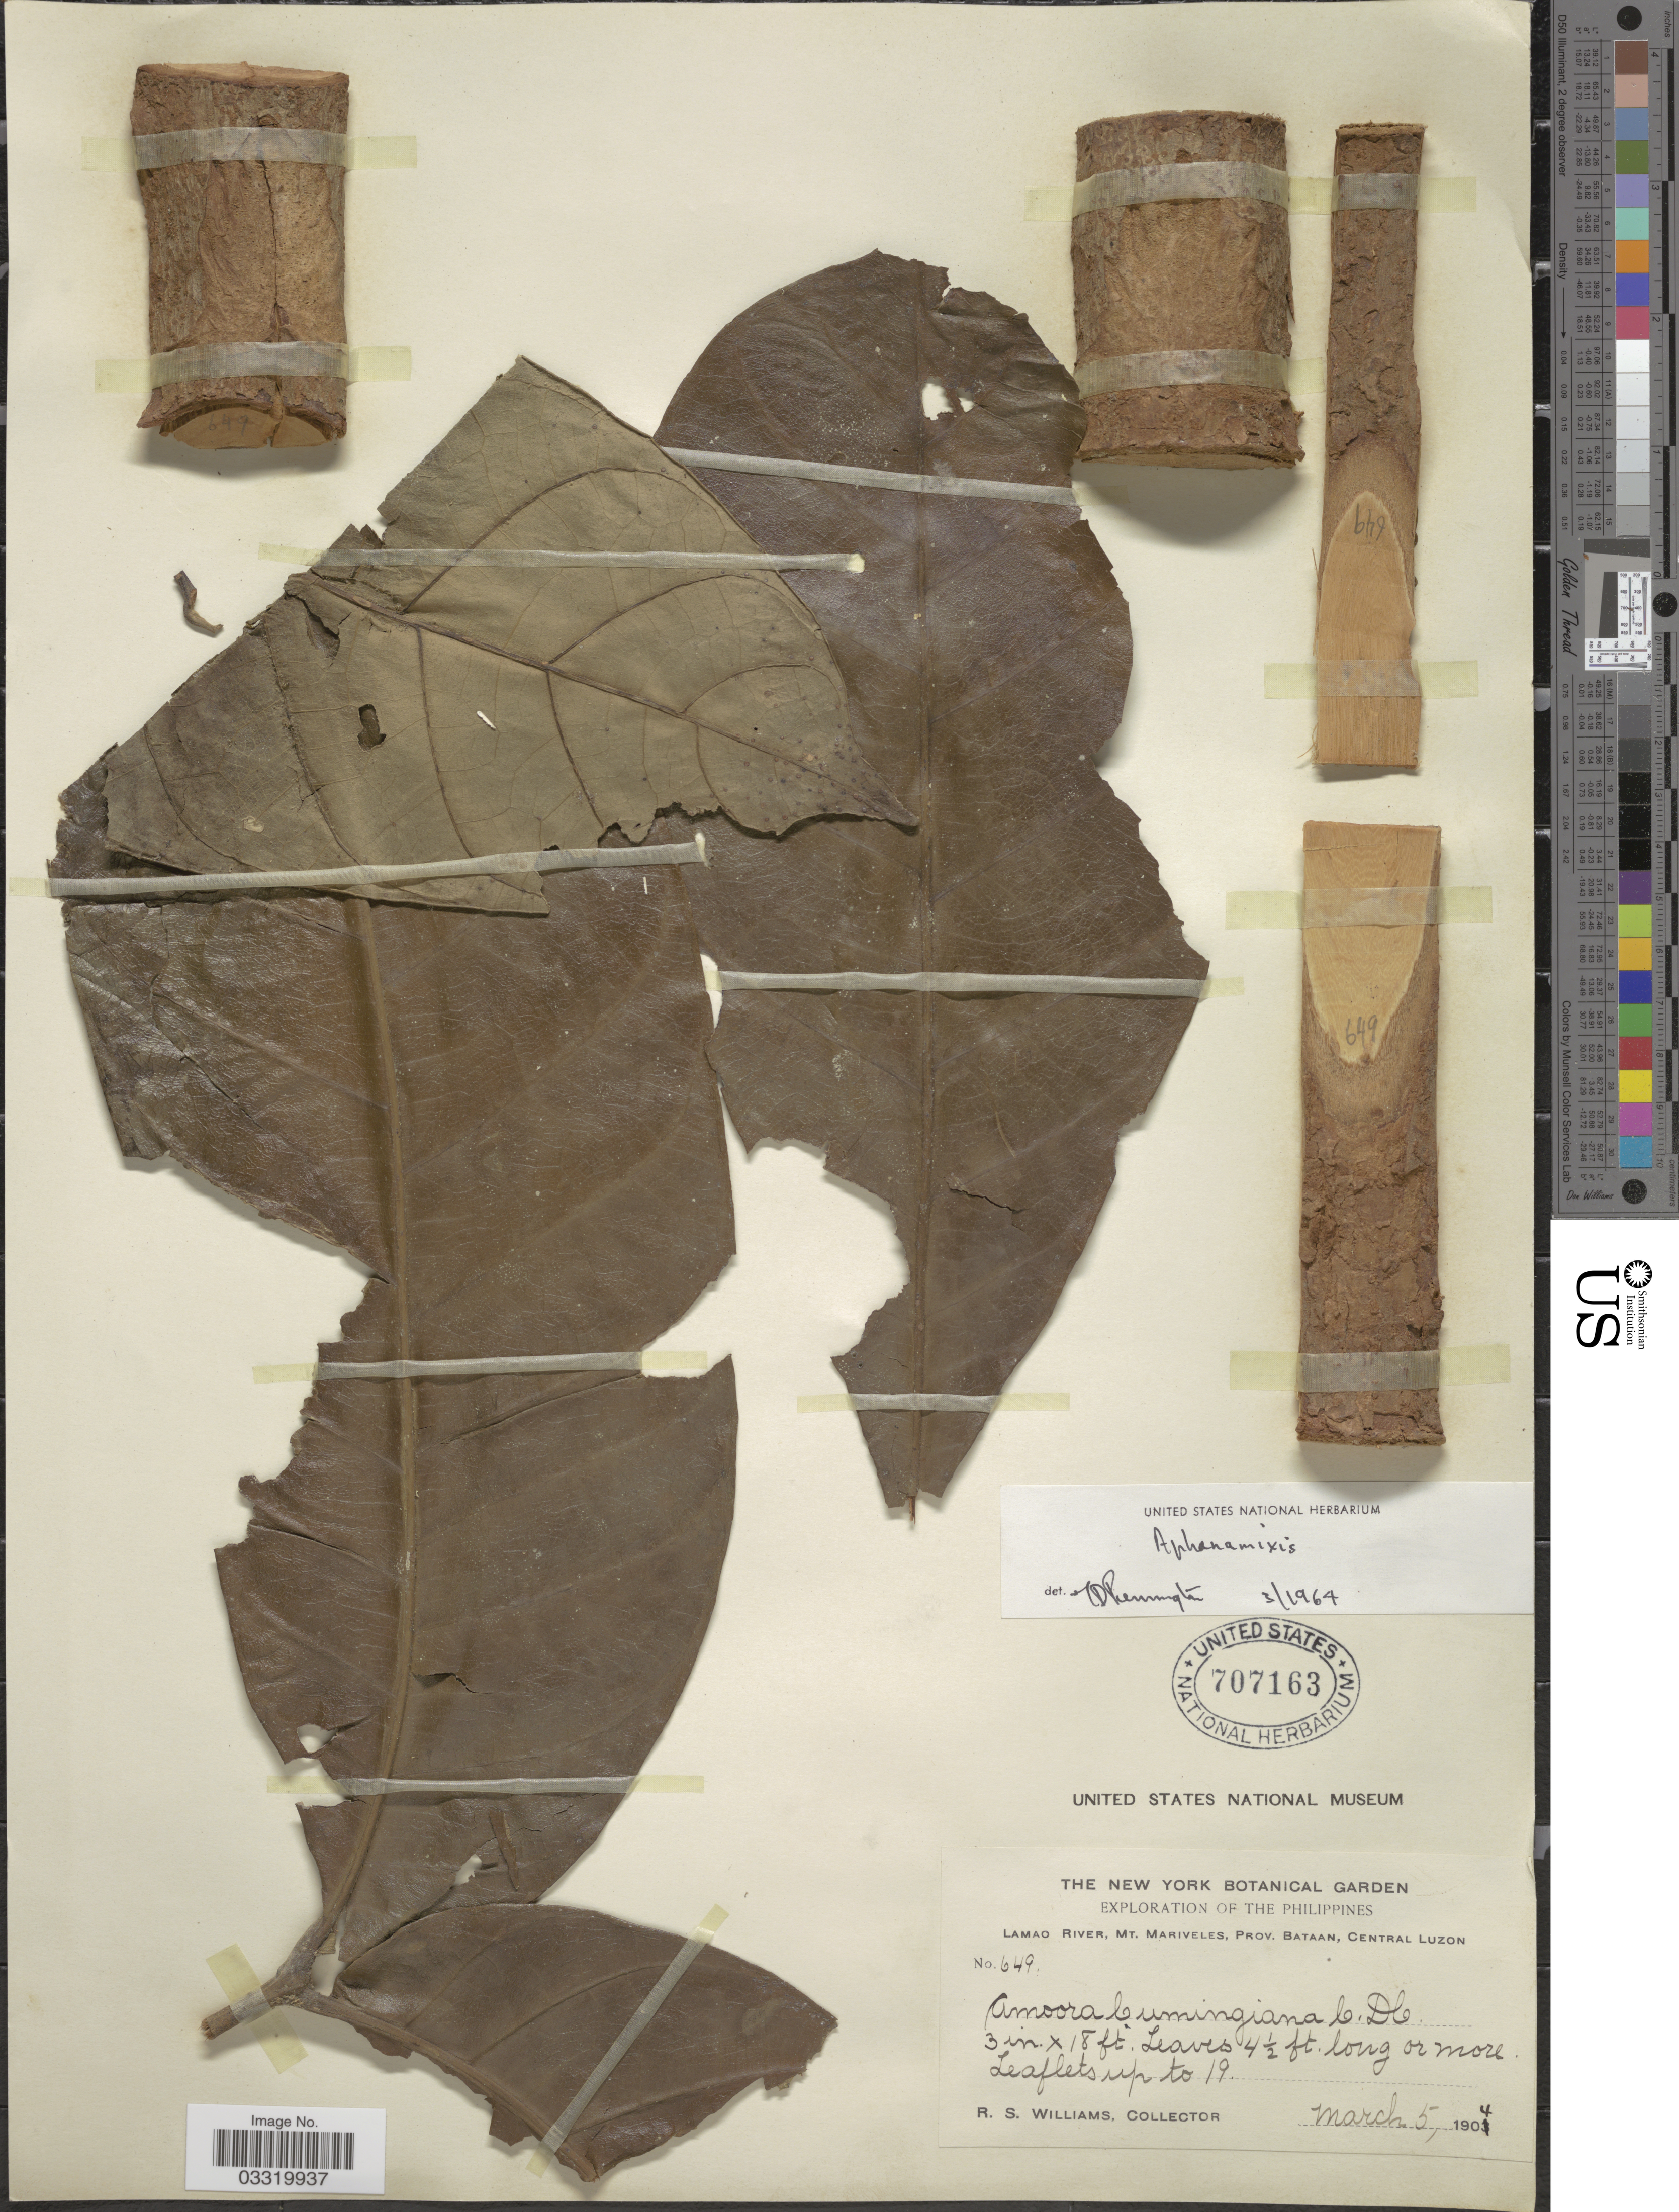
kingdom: Plantae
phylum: Tracheophyta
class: Magnoliopsida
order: Sapindales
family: Meliaceae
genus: Aphanamixis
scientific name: Aphanamixis polystachya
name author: (Wall.) R. Parker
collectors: R. S. Williams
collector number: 649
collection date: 1904-03-05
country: Philippines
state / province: Central Luzon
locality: Lamao River, Mt. Mariveles, Province of Bataan, Central Luzon.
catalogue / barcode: US 707163